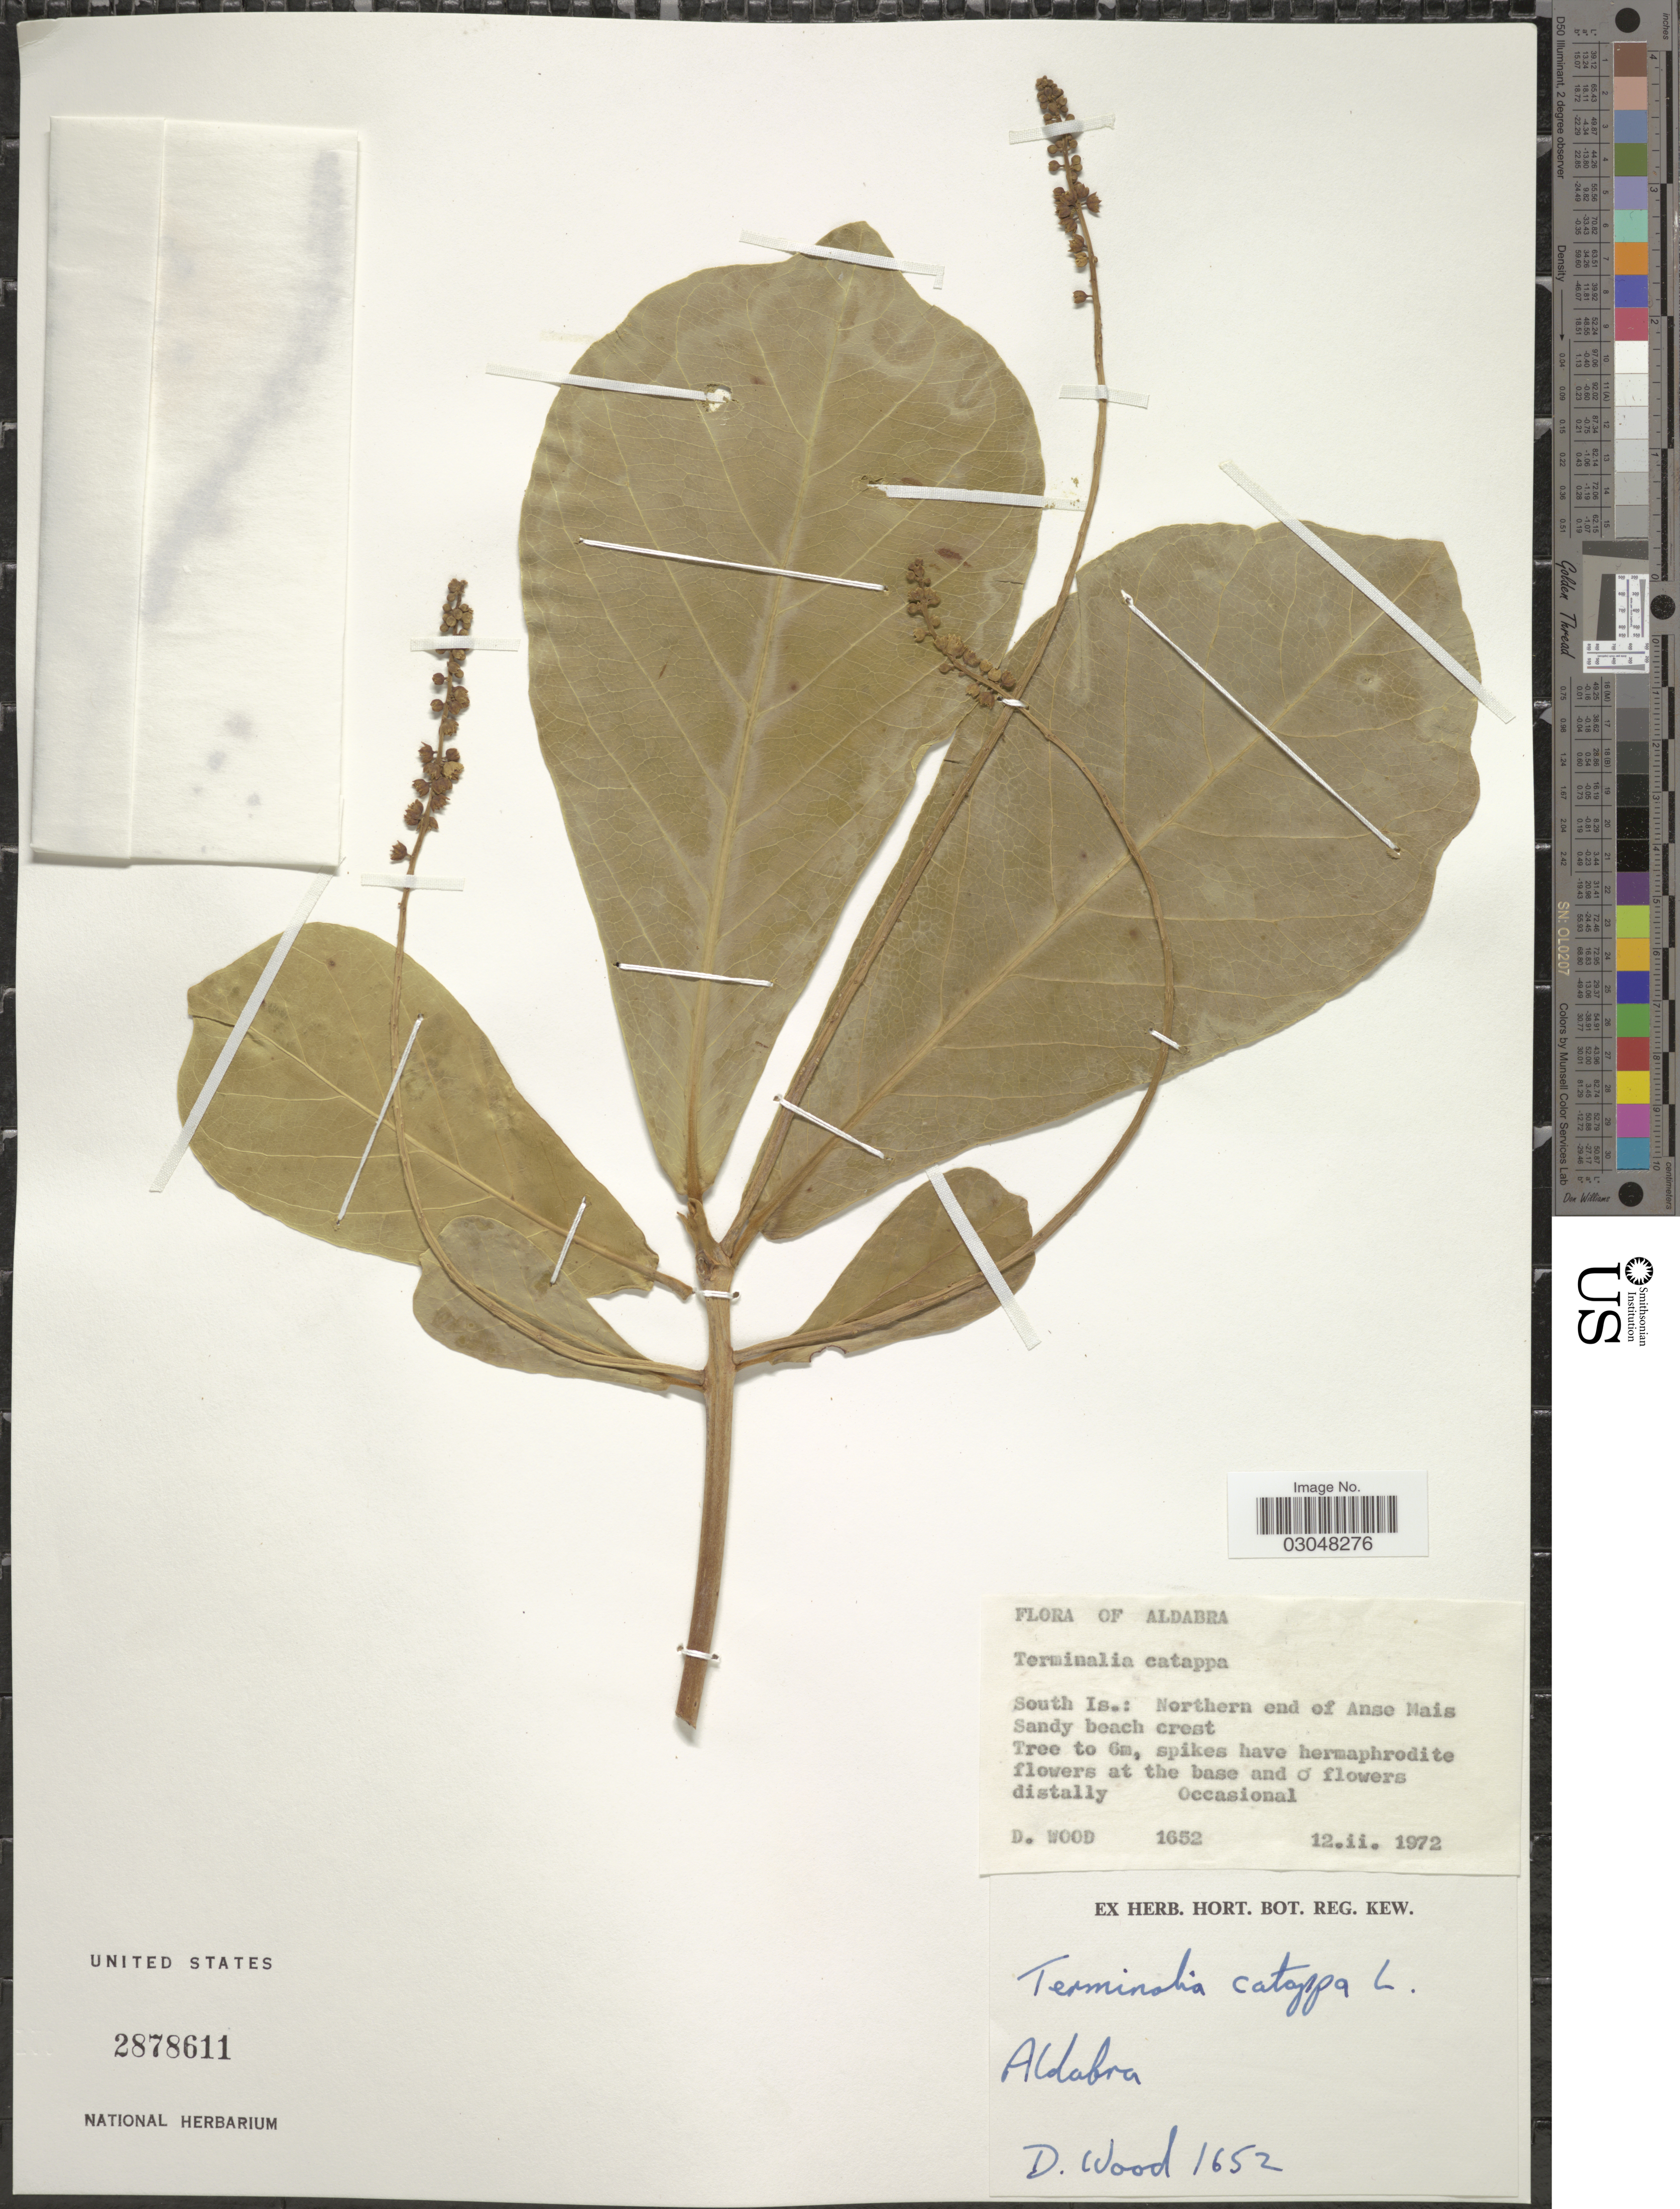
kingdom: Plantae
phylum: Tracheophyta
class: Magnoliopsida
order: Myrtales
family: Combretaceae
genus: Terminalia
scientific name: Terminalia catappa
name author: L.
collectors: D. Wood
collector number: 1652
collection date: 1972-02-12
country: Seychelles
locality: Aldabra. South Is.: Northern end of Anse Mais Sandy beach crest.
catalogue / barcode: US 2878611